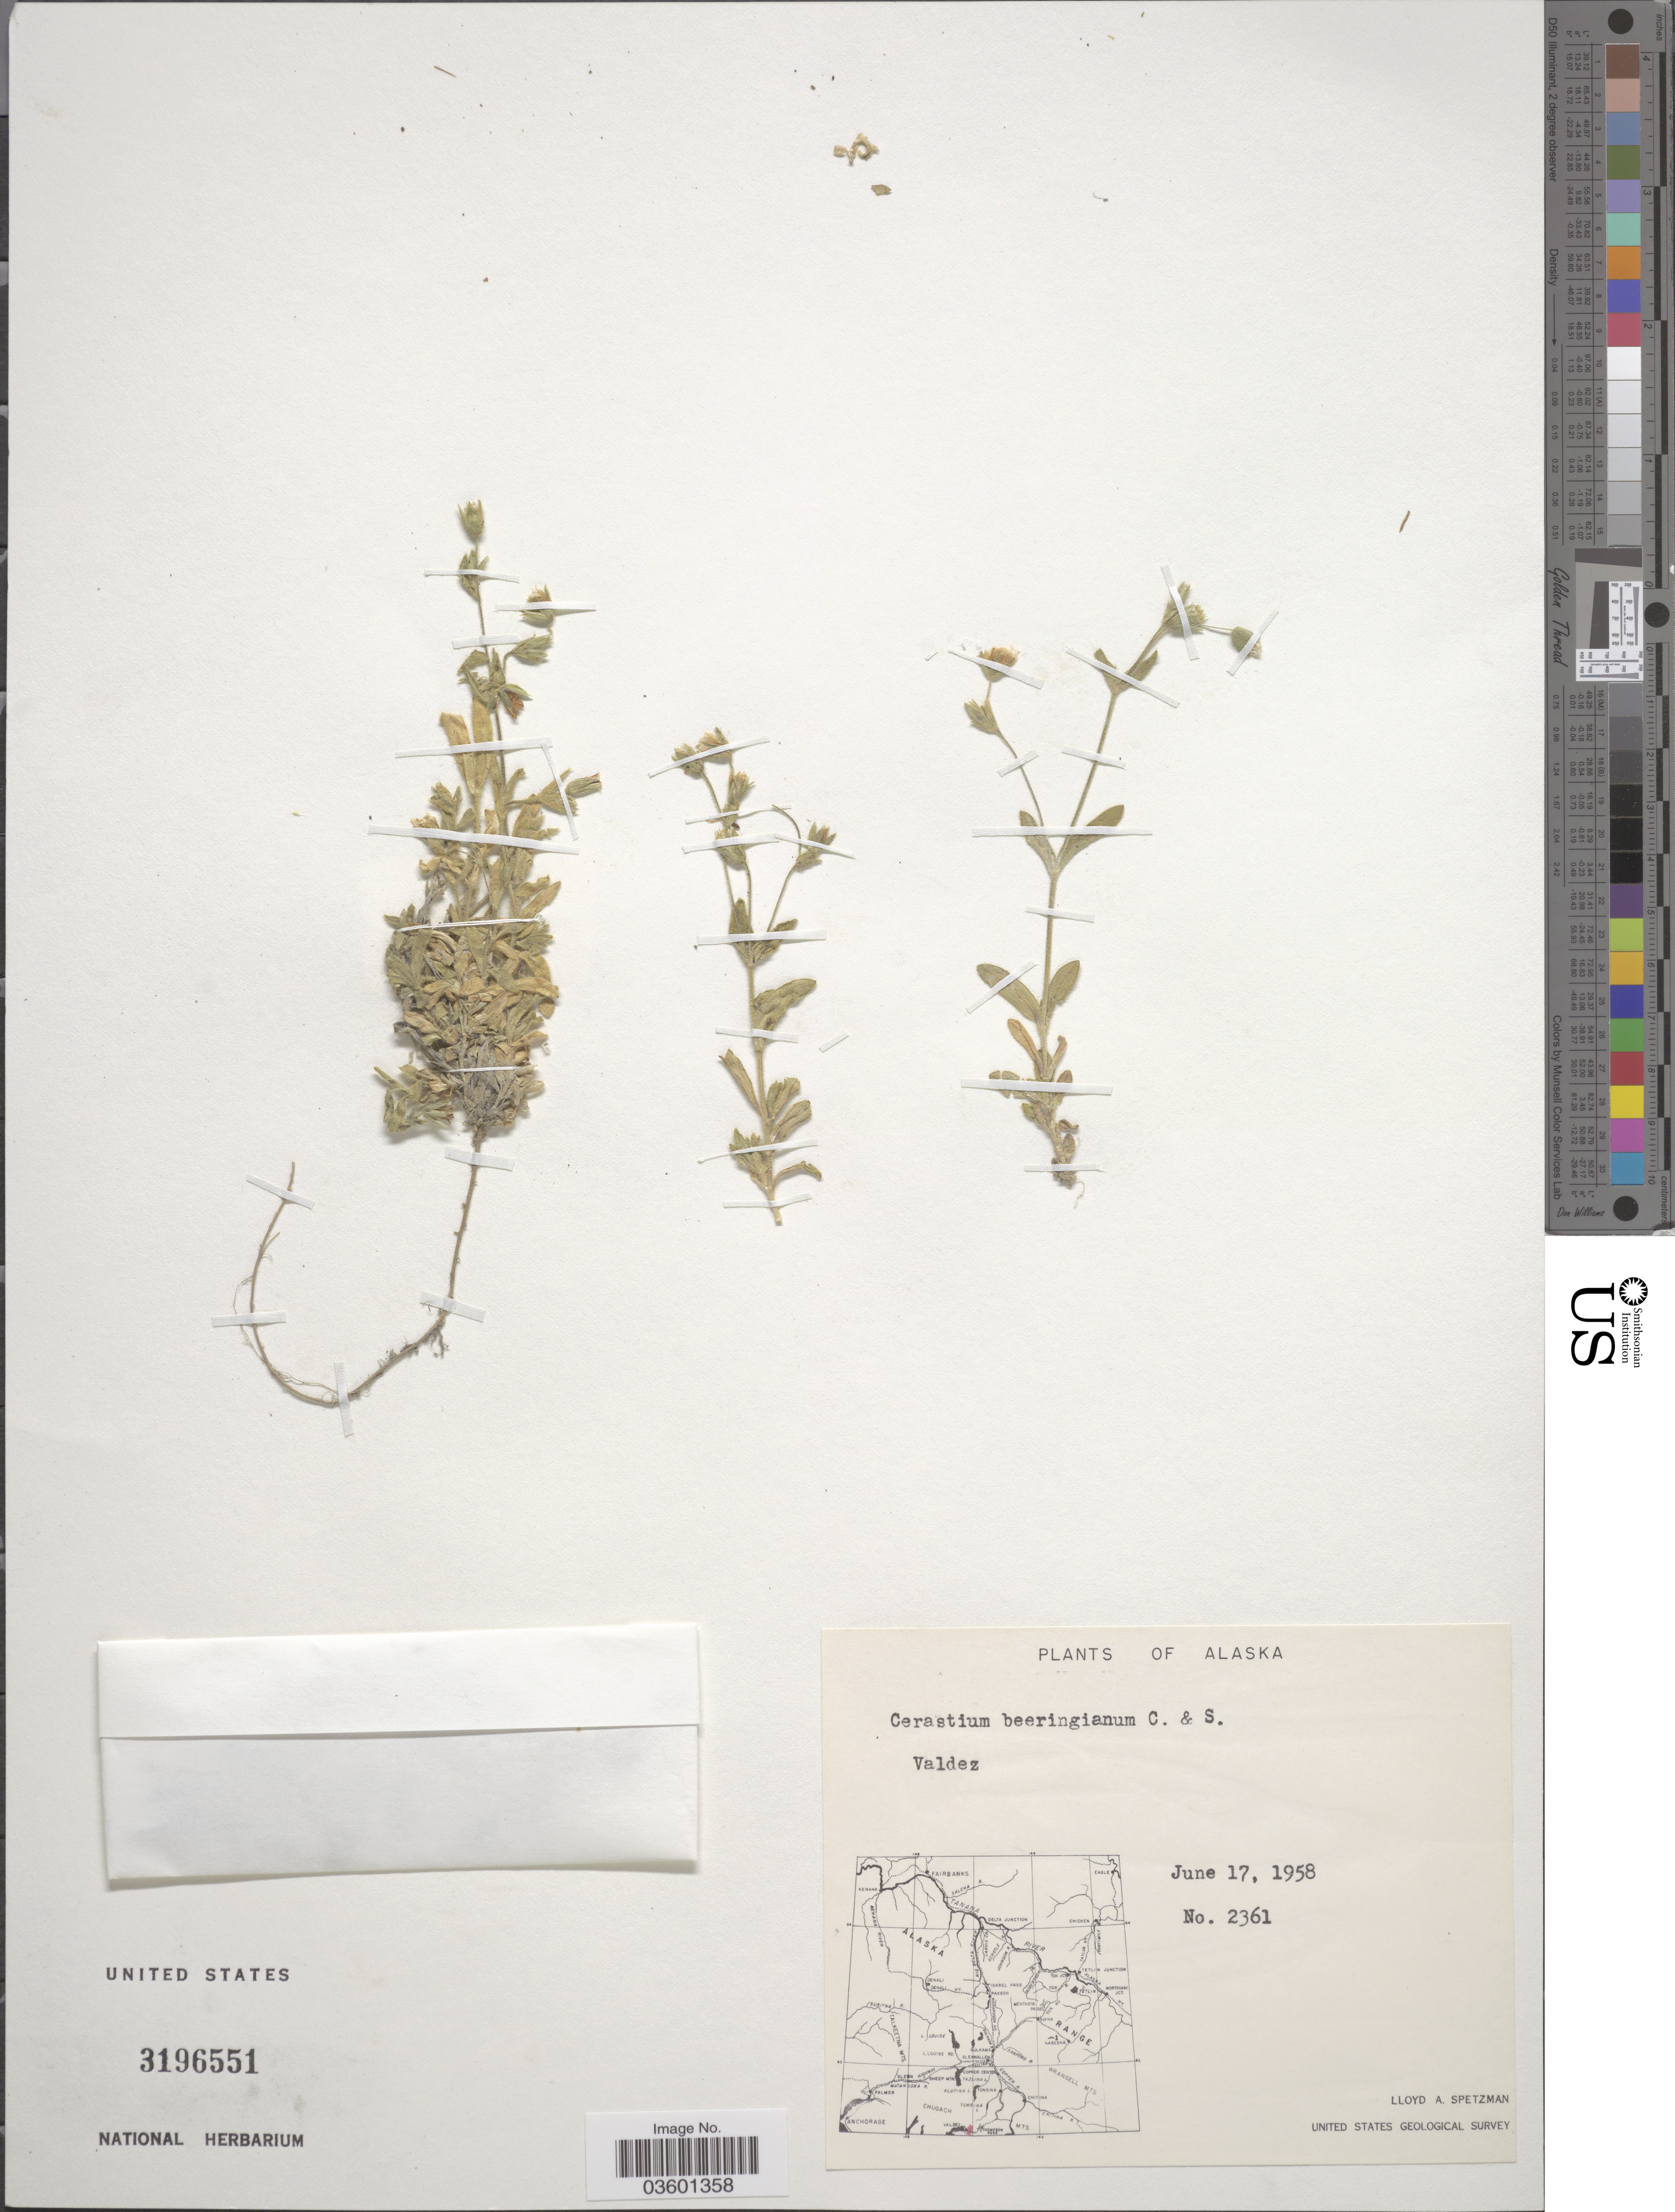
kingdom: Plantae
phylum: Tracheophyta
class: Magnoliopsida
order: Caryophyllales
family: Caryophyllaceae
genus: Cerastium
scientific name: Cerastium beeringianum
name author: Cham. & Schltdl.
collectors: L. Spetzman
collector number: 2361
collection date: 1958-06-17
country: United States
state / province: Alaska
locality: Valdez.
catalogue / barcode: US 3196551